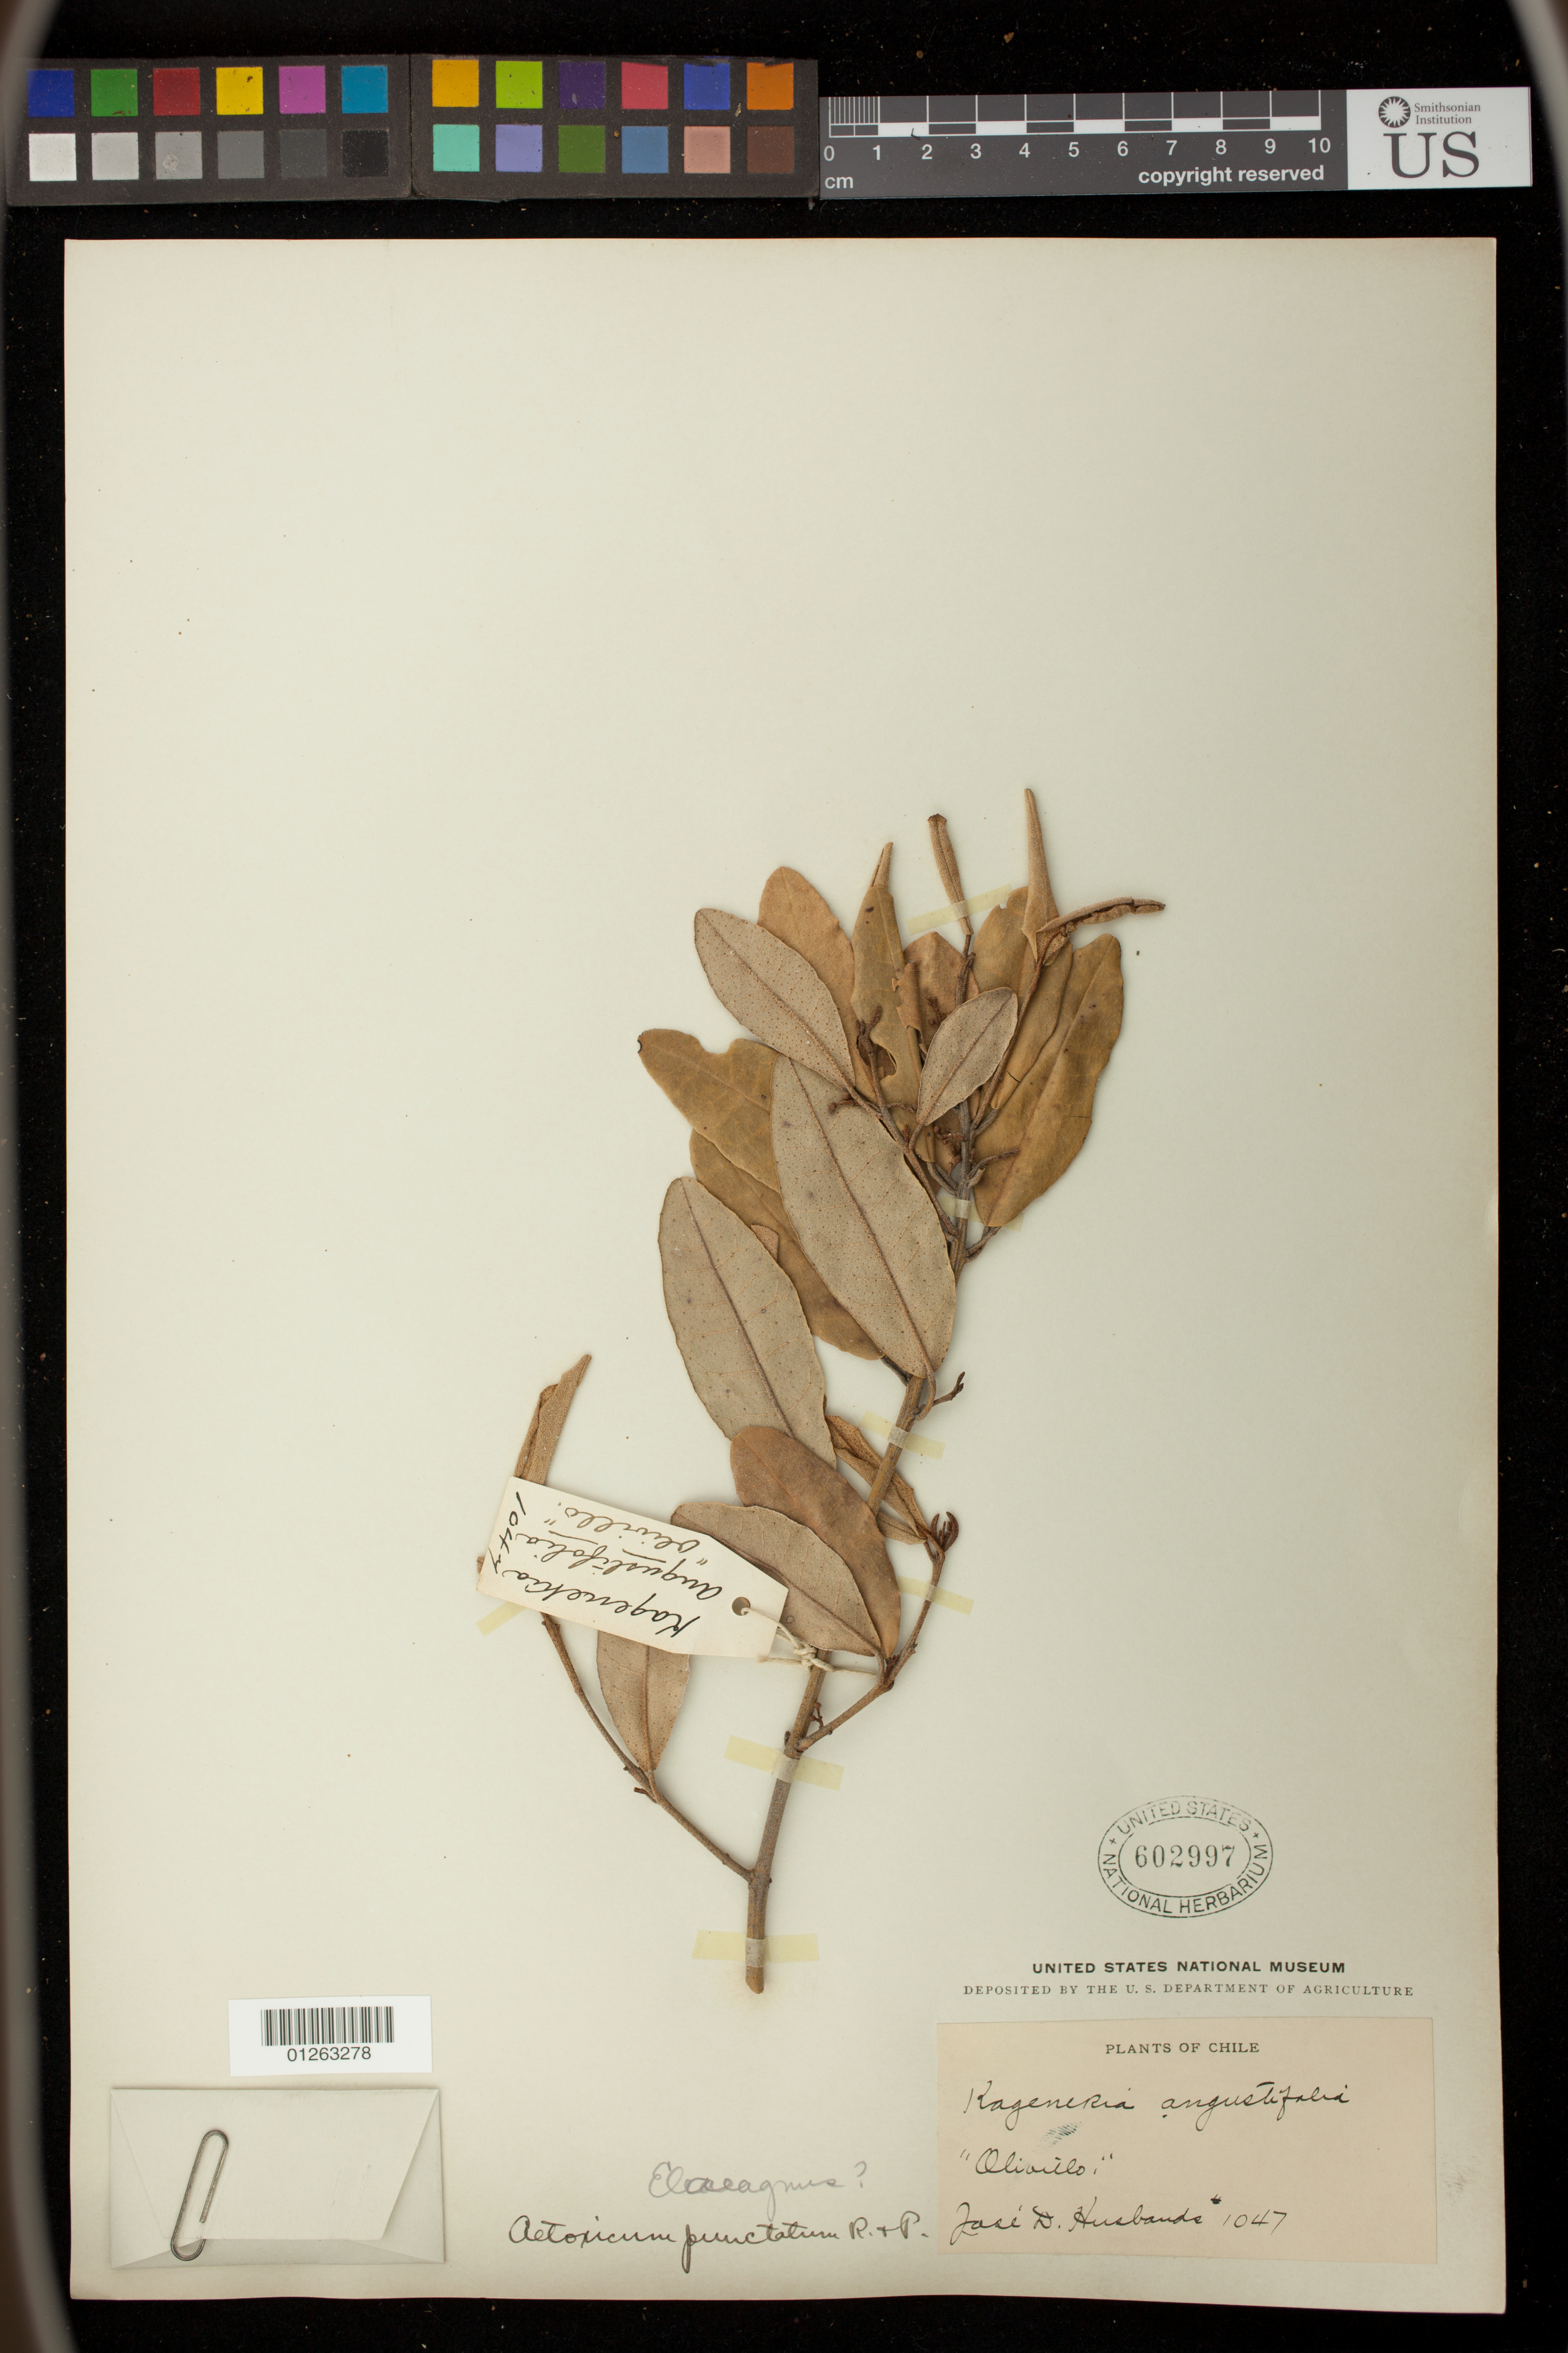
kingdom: Plantae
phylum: Tracheophyta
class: Magnoliopsida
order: Berberidopsidales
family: Aextoxicaceae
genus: Aextoxicon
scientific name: Aextoxicon punctatum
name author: Ruiz & Pav.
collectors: J. Husbands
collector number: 1047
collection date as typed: Jan 1909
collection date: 1909-01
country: Chile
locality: Limavida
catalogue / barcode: US 602997